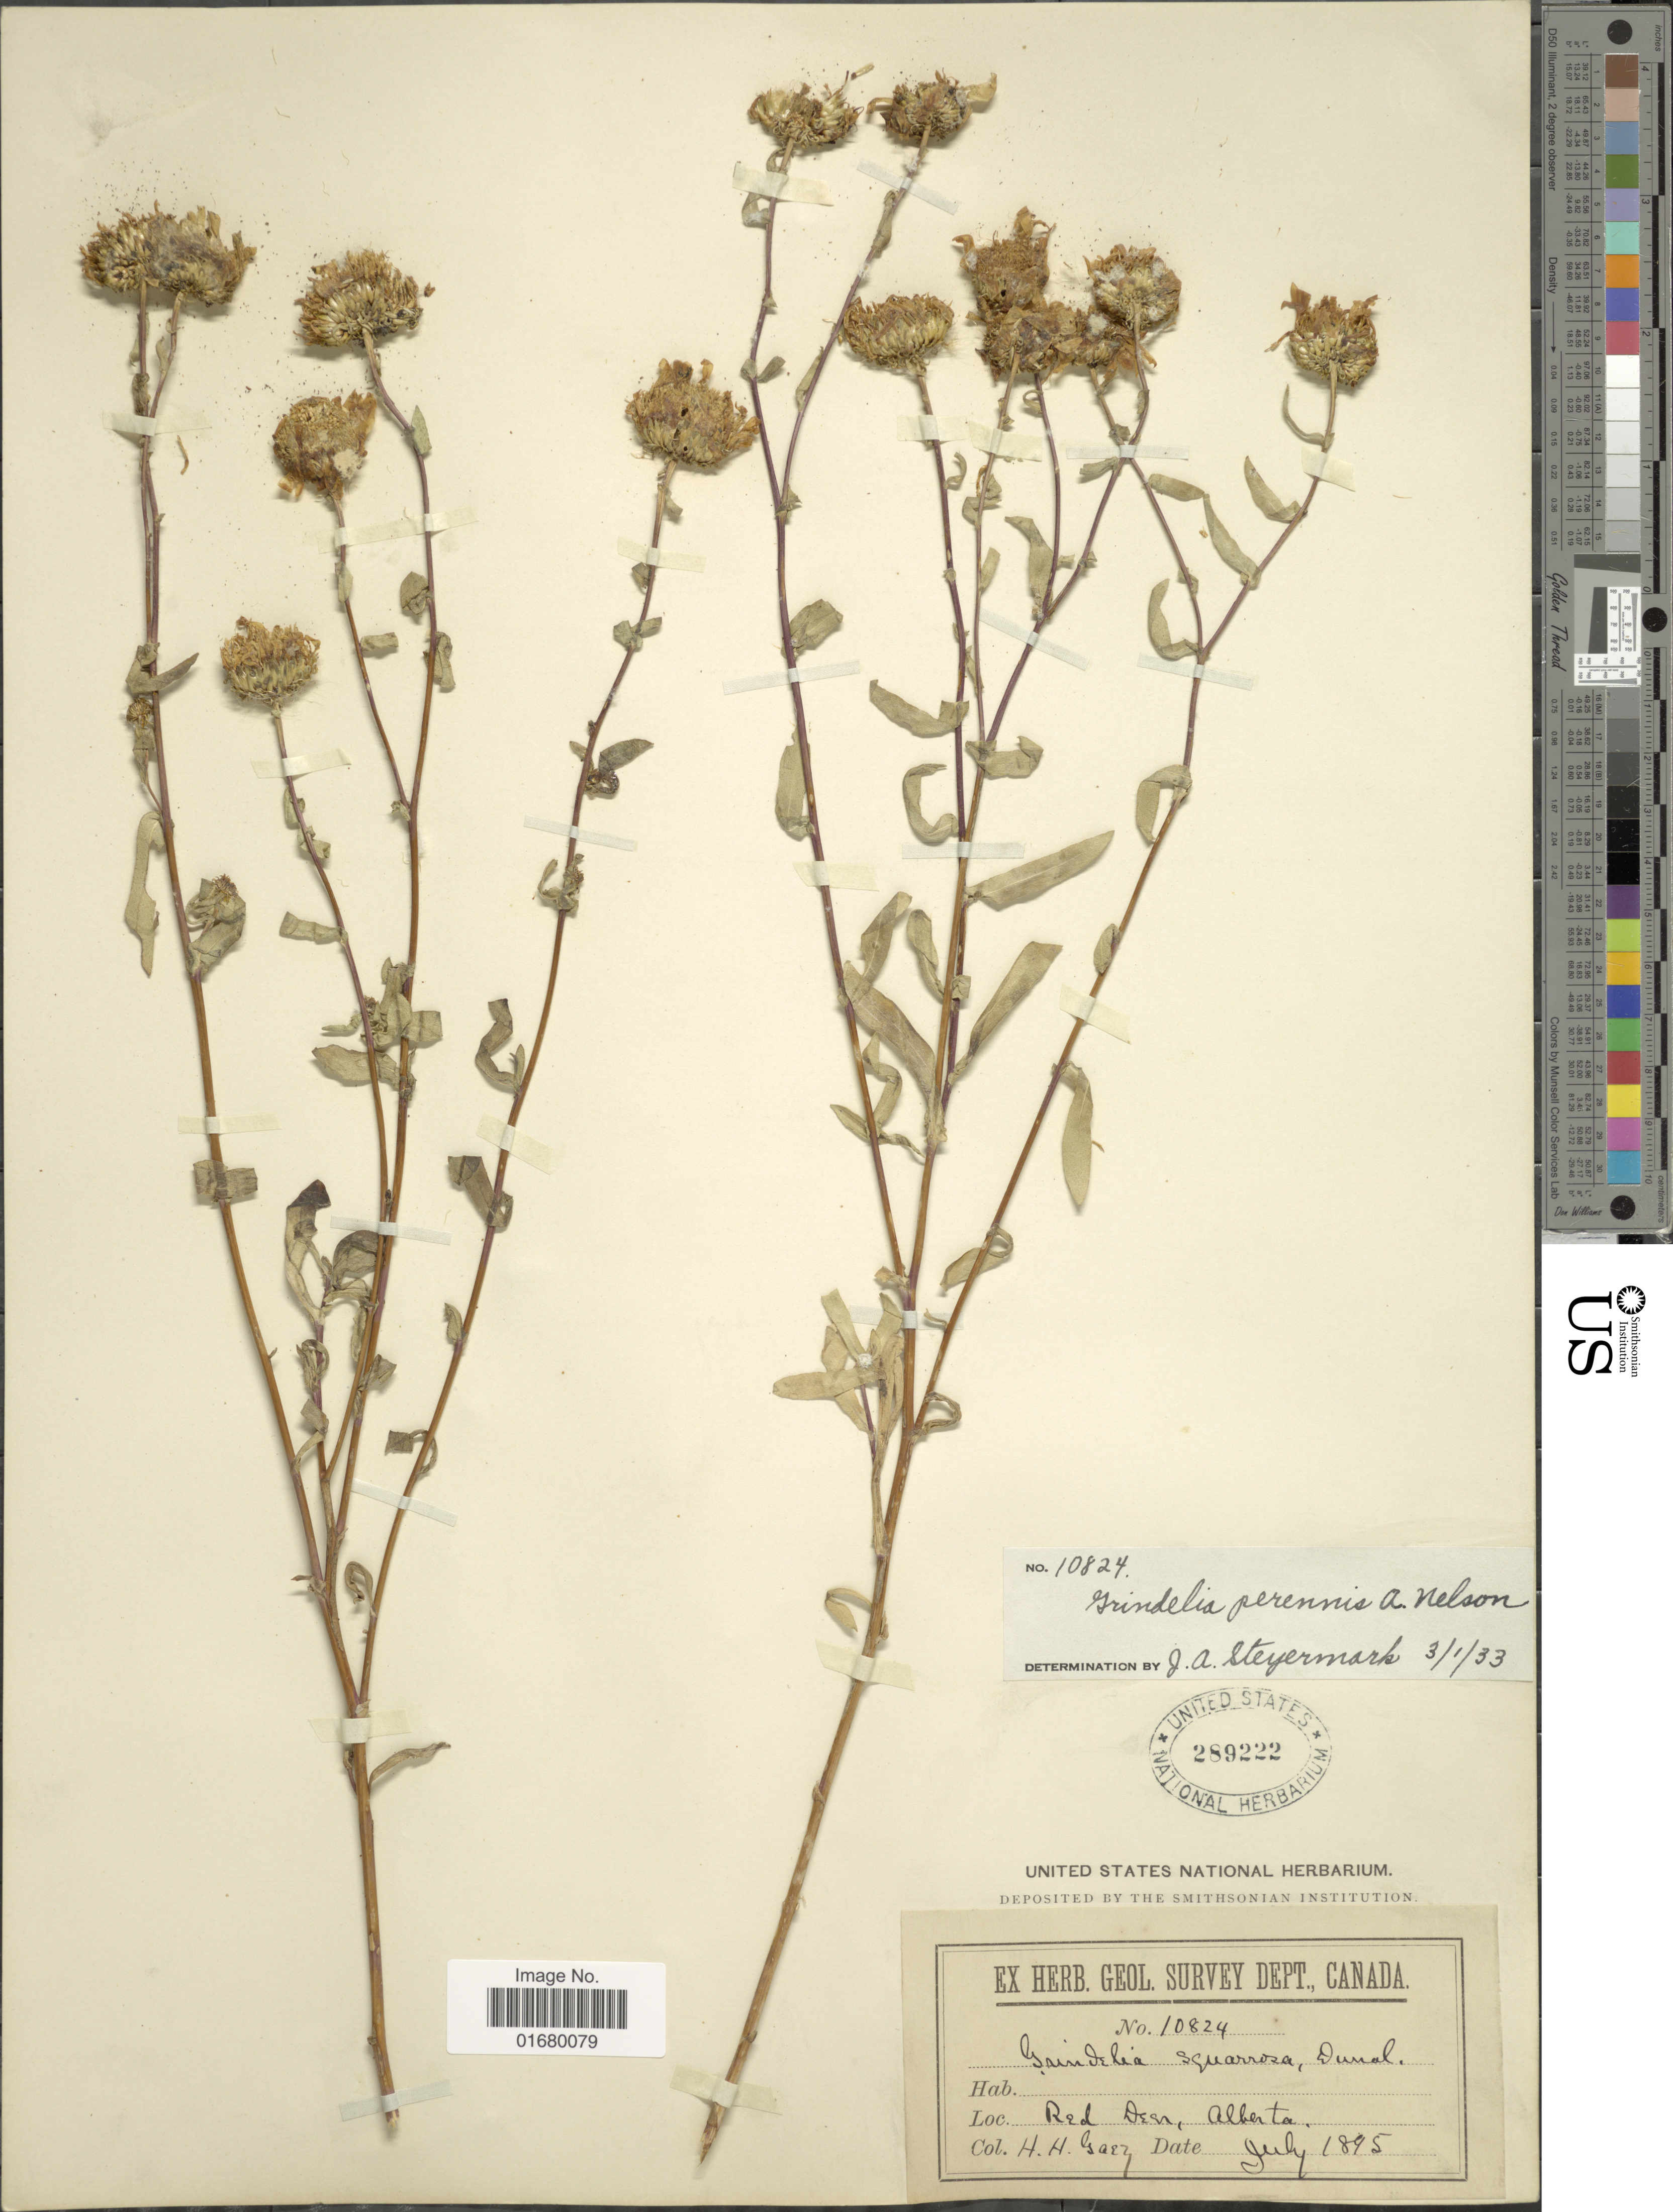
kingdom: Plantae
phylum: Tracheophyta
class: Magnoliopsida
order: Asterales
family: Asteraceae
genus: Grindelia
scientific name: Grindelia perennis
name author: A. Nelson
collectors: H. Gaez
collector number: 10824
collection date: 1895-07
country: Canada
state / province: Alberta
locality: Red Deer.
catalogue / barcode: US 289222